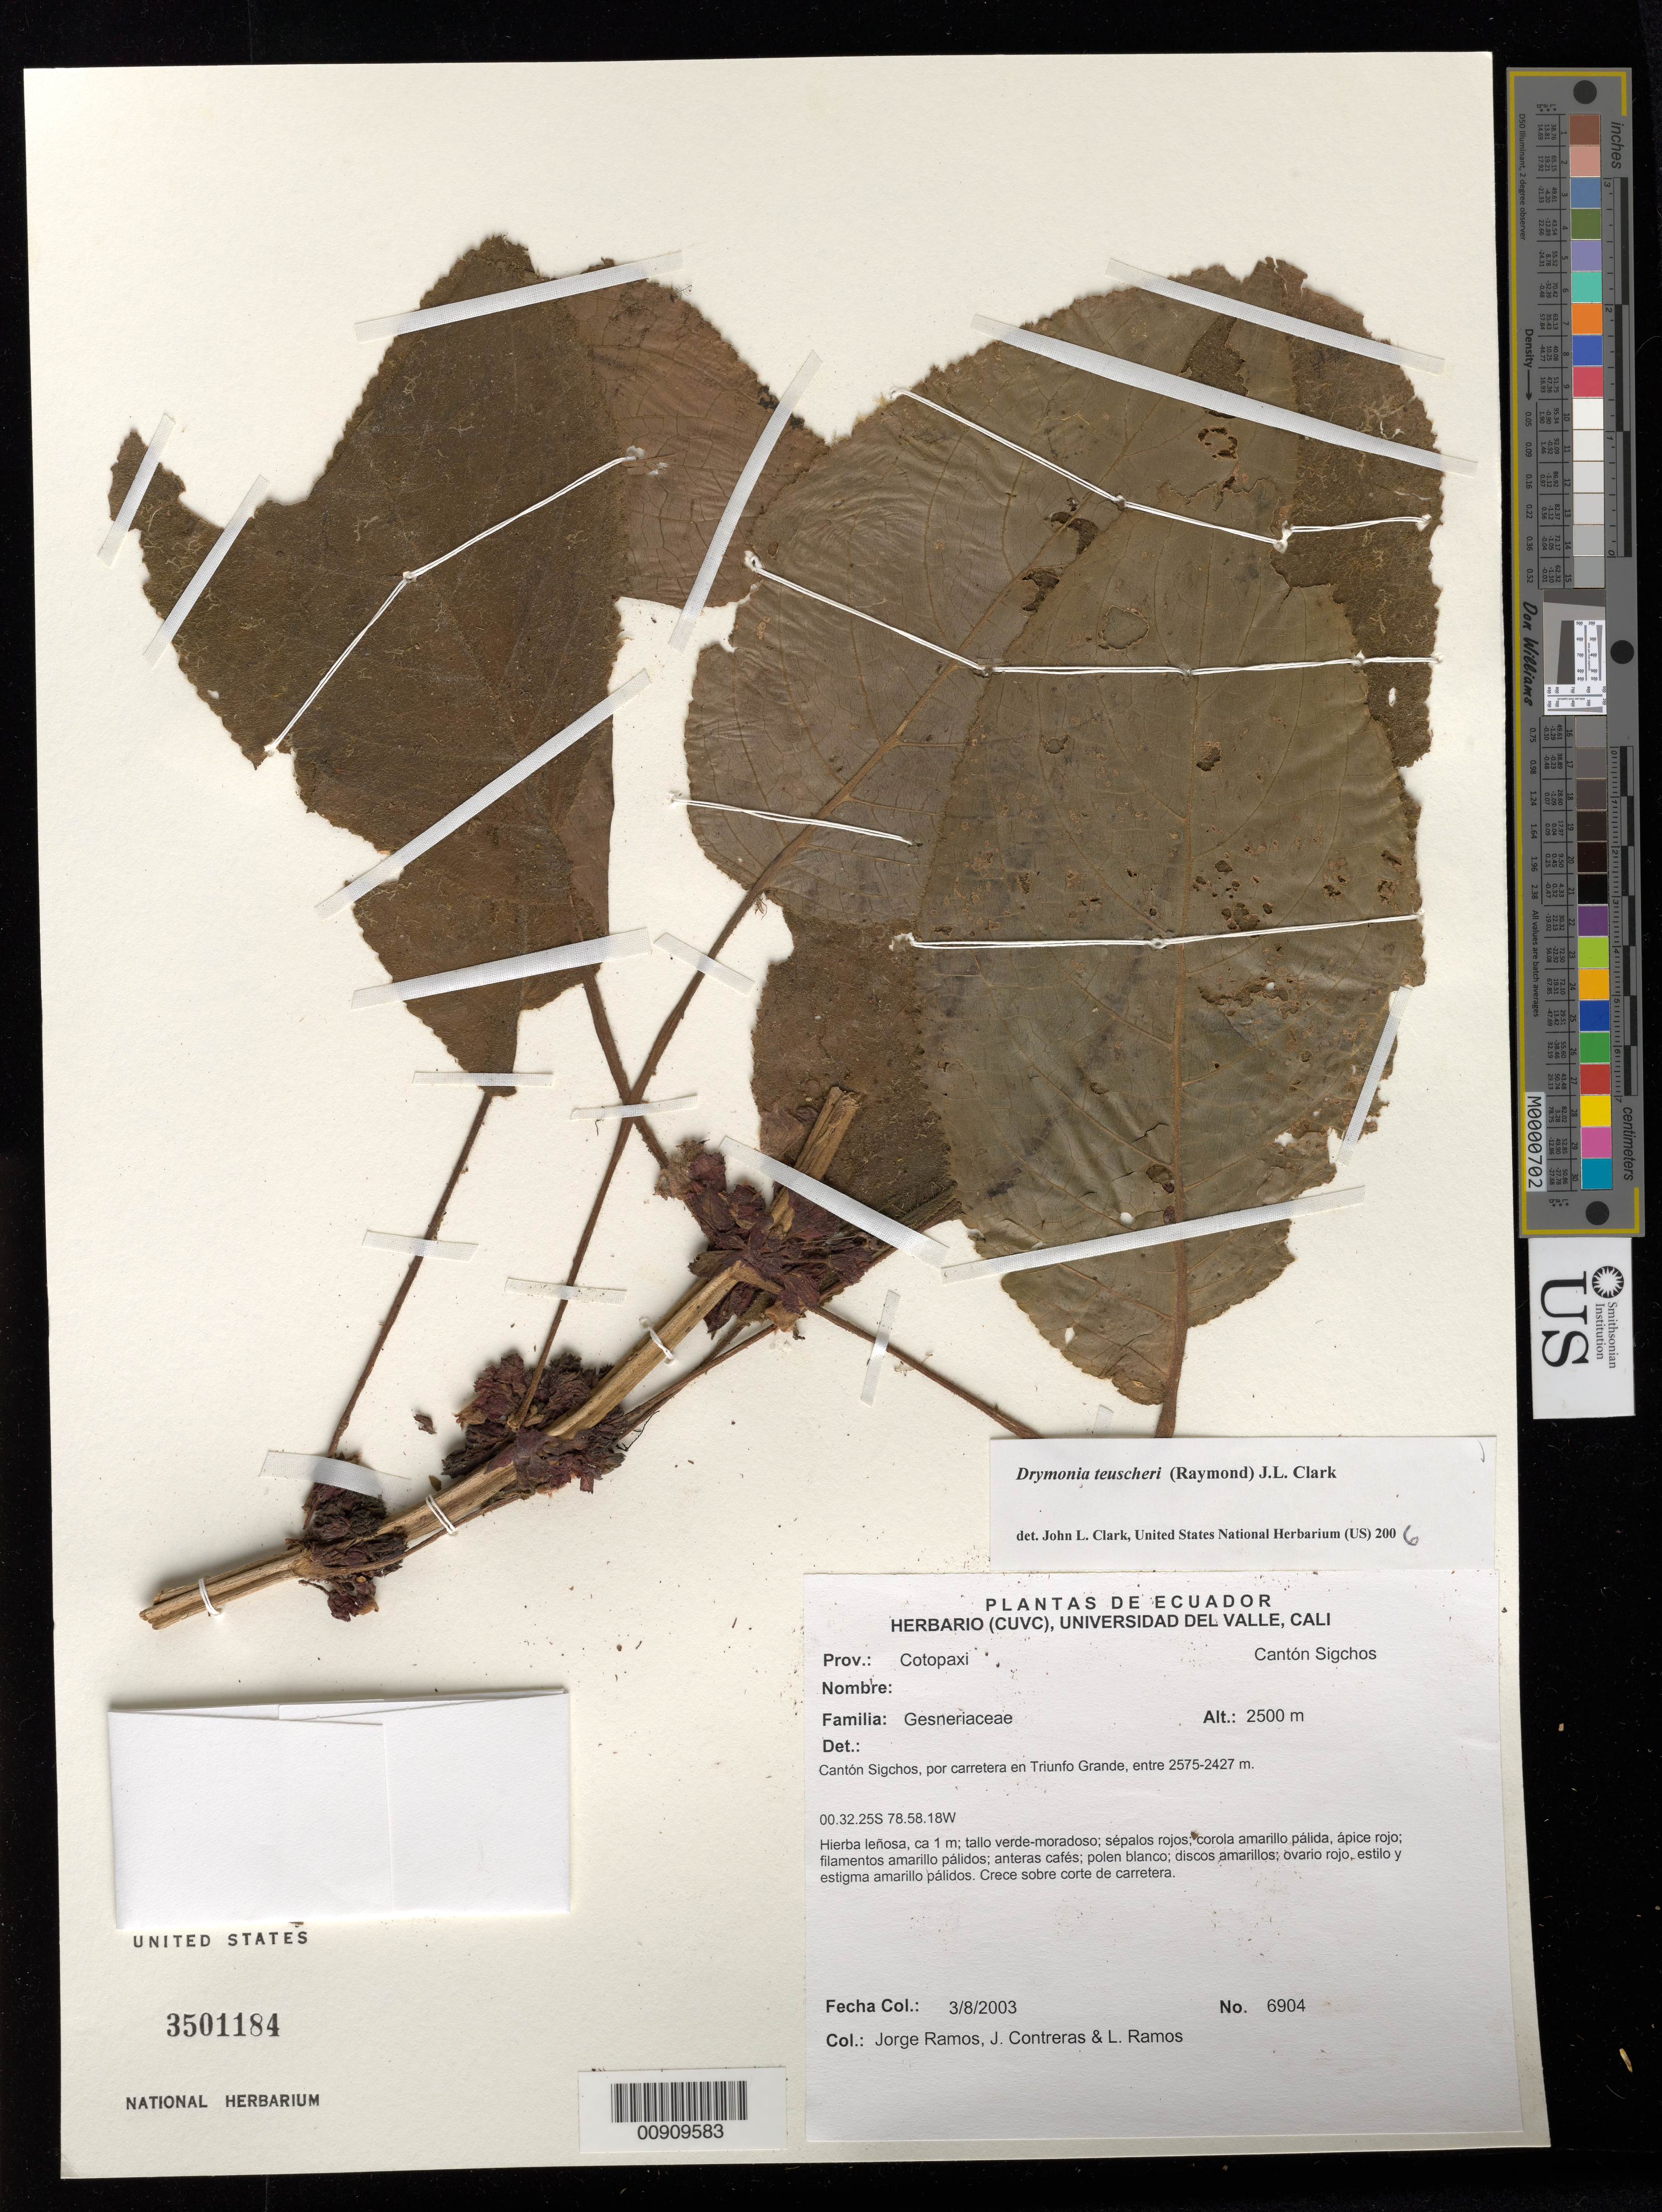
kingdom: Plantae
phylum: Tracheophyta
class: Magnoliopsida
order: Lamiales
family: Gesneriaceae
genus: Drymonia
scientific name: Drymonia teuscheri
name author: (Raymond) J.L. Clark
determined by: Clark, J. L., (SEL), The Marie Selby Botanical Garden (UNITED STATES)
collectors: J. Ramos, J. Contreras & L. Ramos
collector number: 6904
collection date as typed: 03 Aug 2003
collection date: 2003-08-03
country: Ecuador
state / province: Cotopaxi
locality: Cantón Sigchos, por carretera en Triunfo Grande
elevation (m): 2500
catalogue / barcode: US 3501184